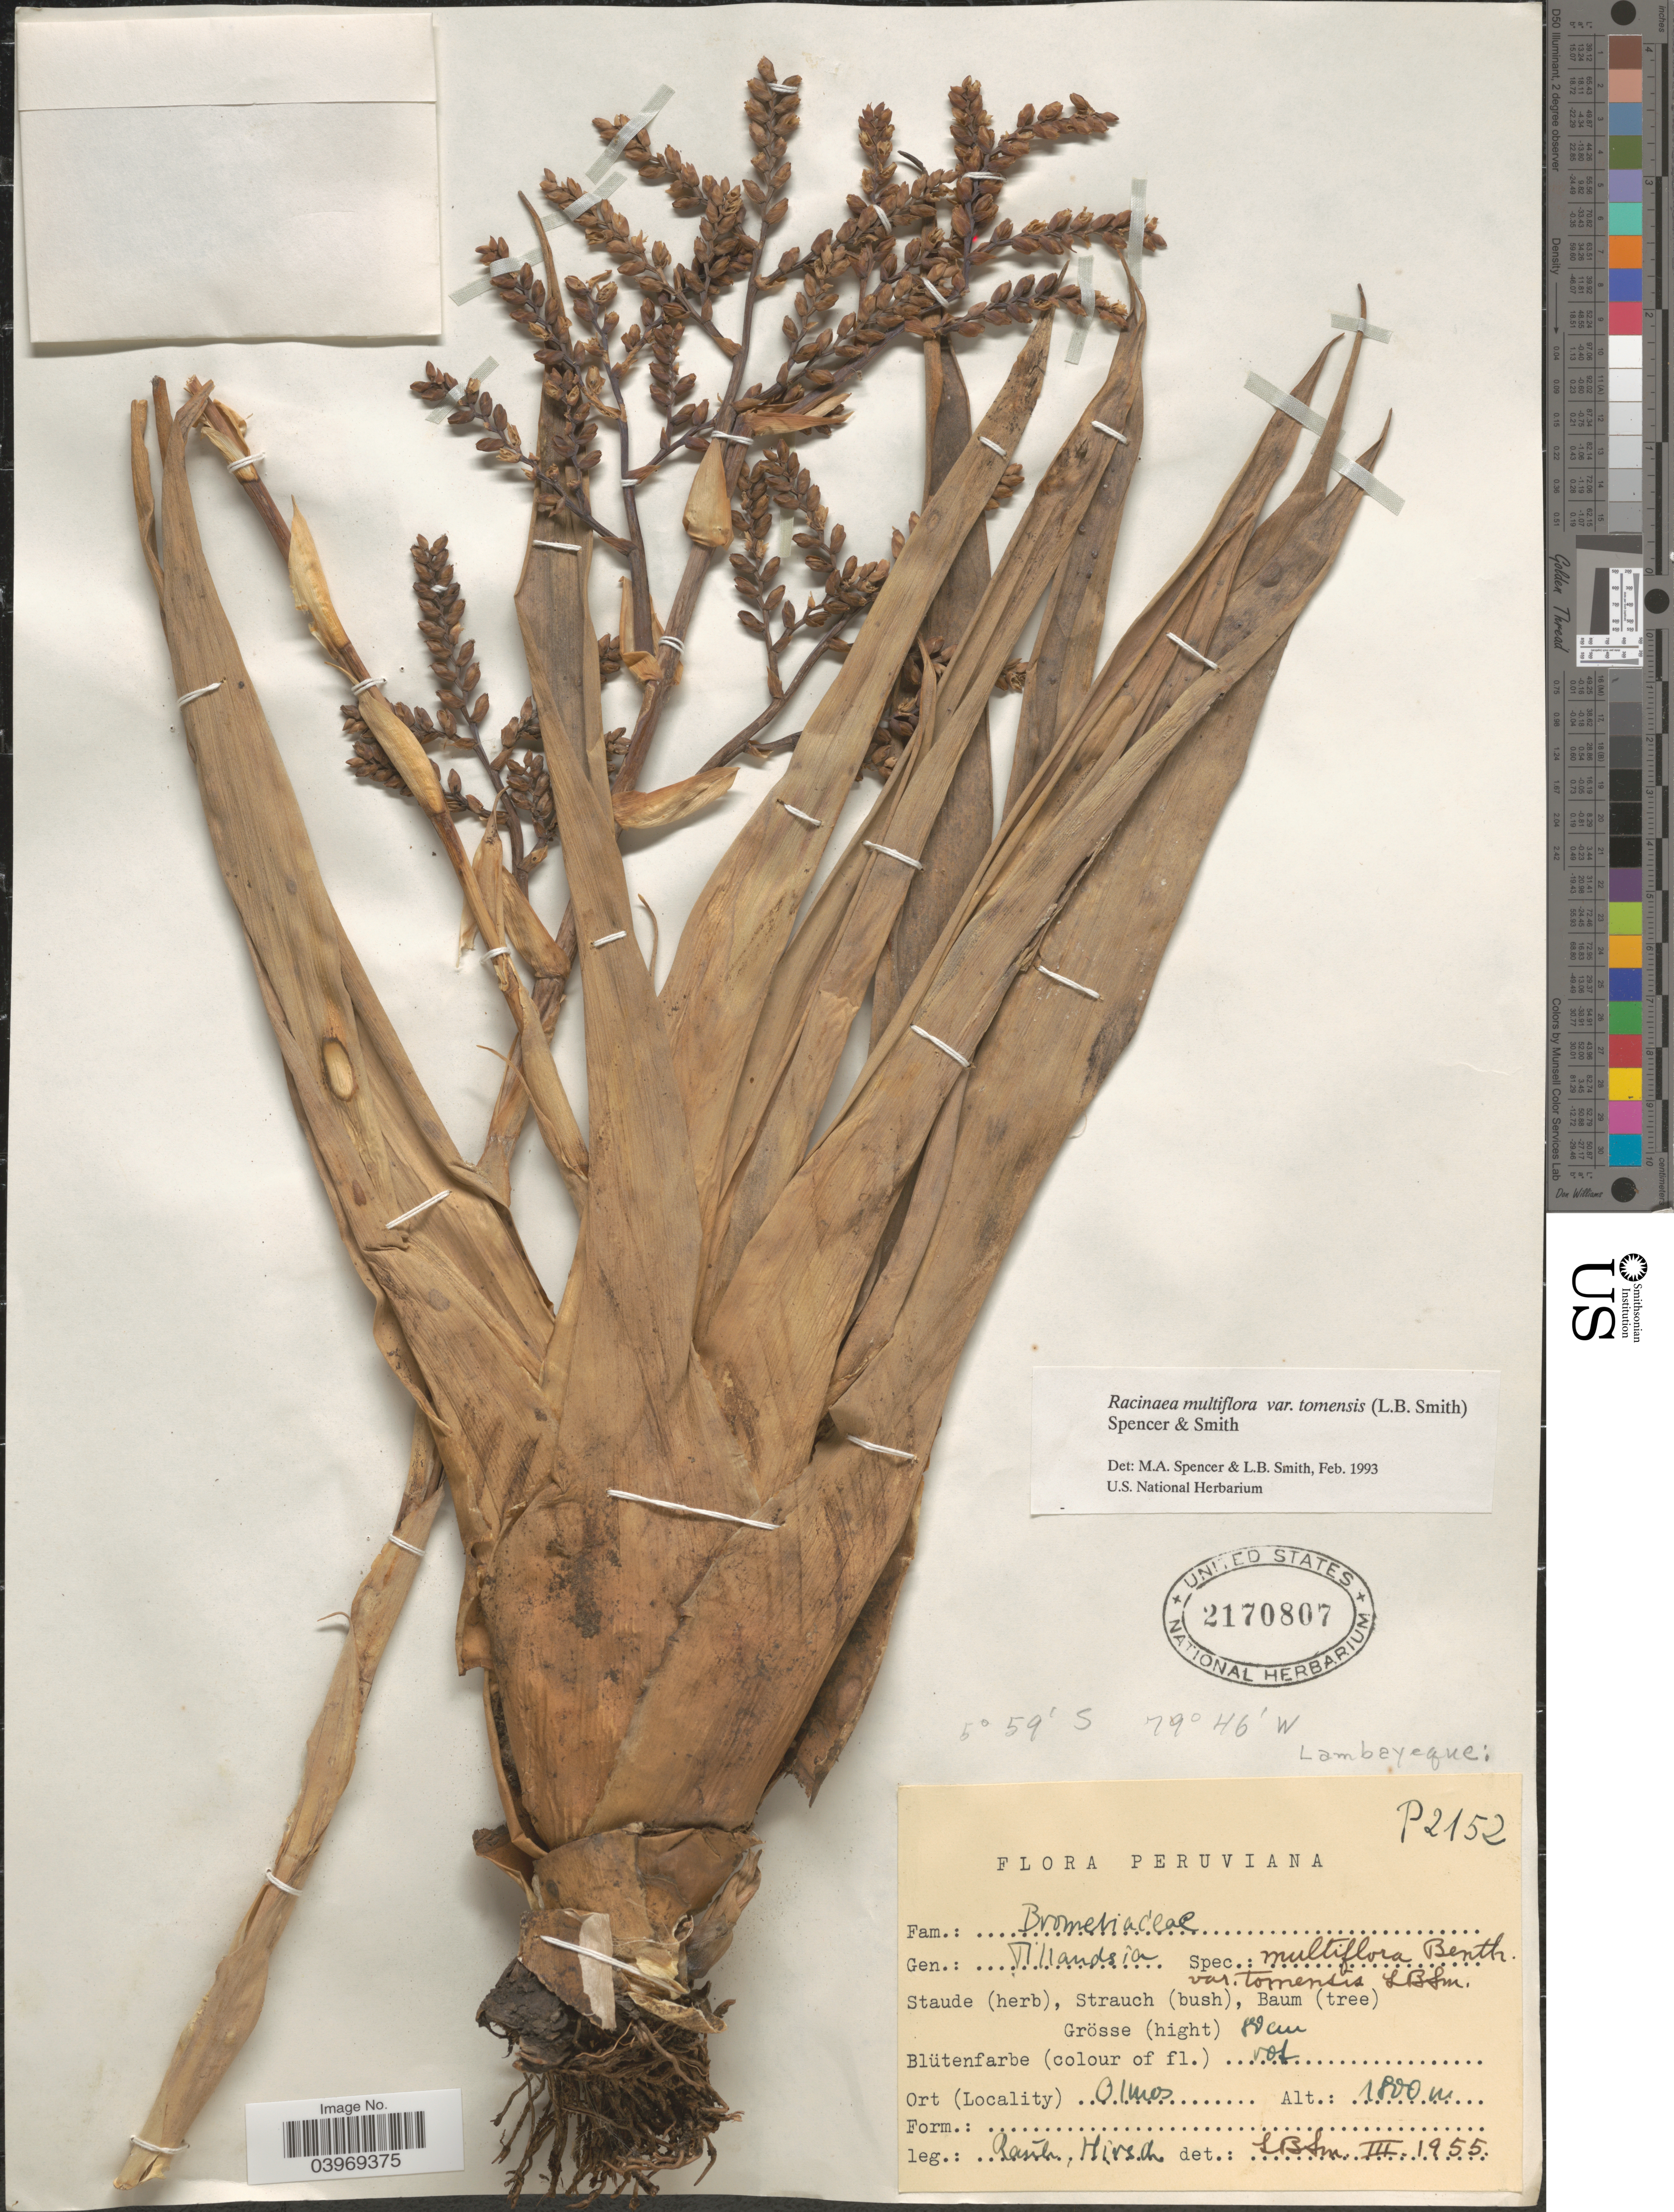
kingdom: Plantae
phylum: Tracheophyta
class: Liliopsida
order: Poales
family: Bromeliaceae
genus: Racinaea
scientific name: Racinaea multiflora var. tomensis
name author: (L.B. Sm.) M.A. Spencer & L.B. Sm.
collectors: -. Rauh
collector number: P2152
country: Peru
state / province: Lambayeque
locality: Olmos.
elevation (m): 1800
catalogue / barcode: US 2170807